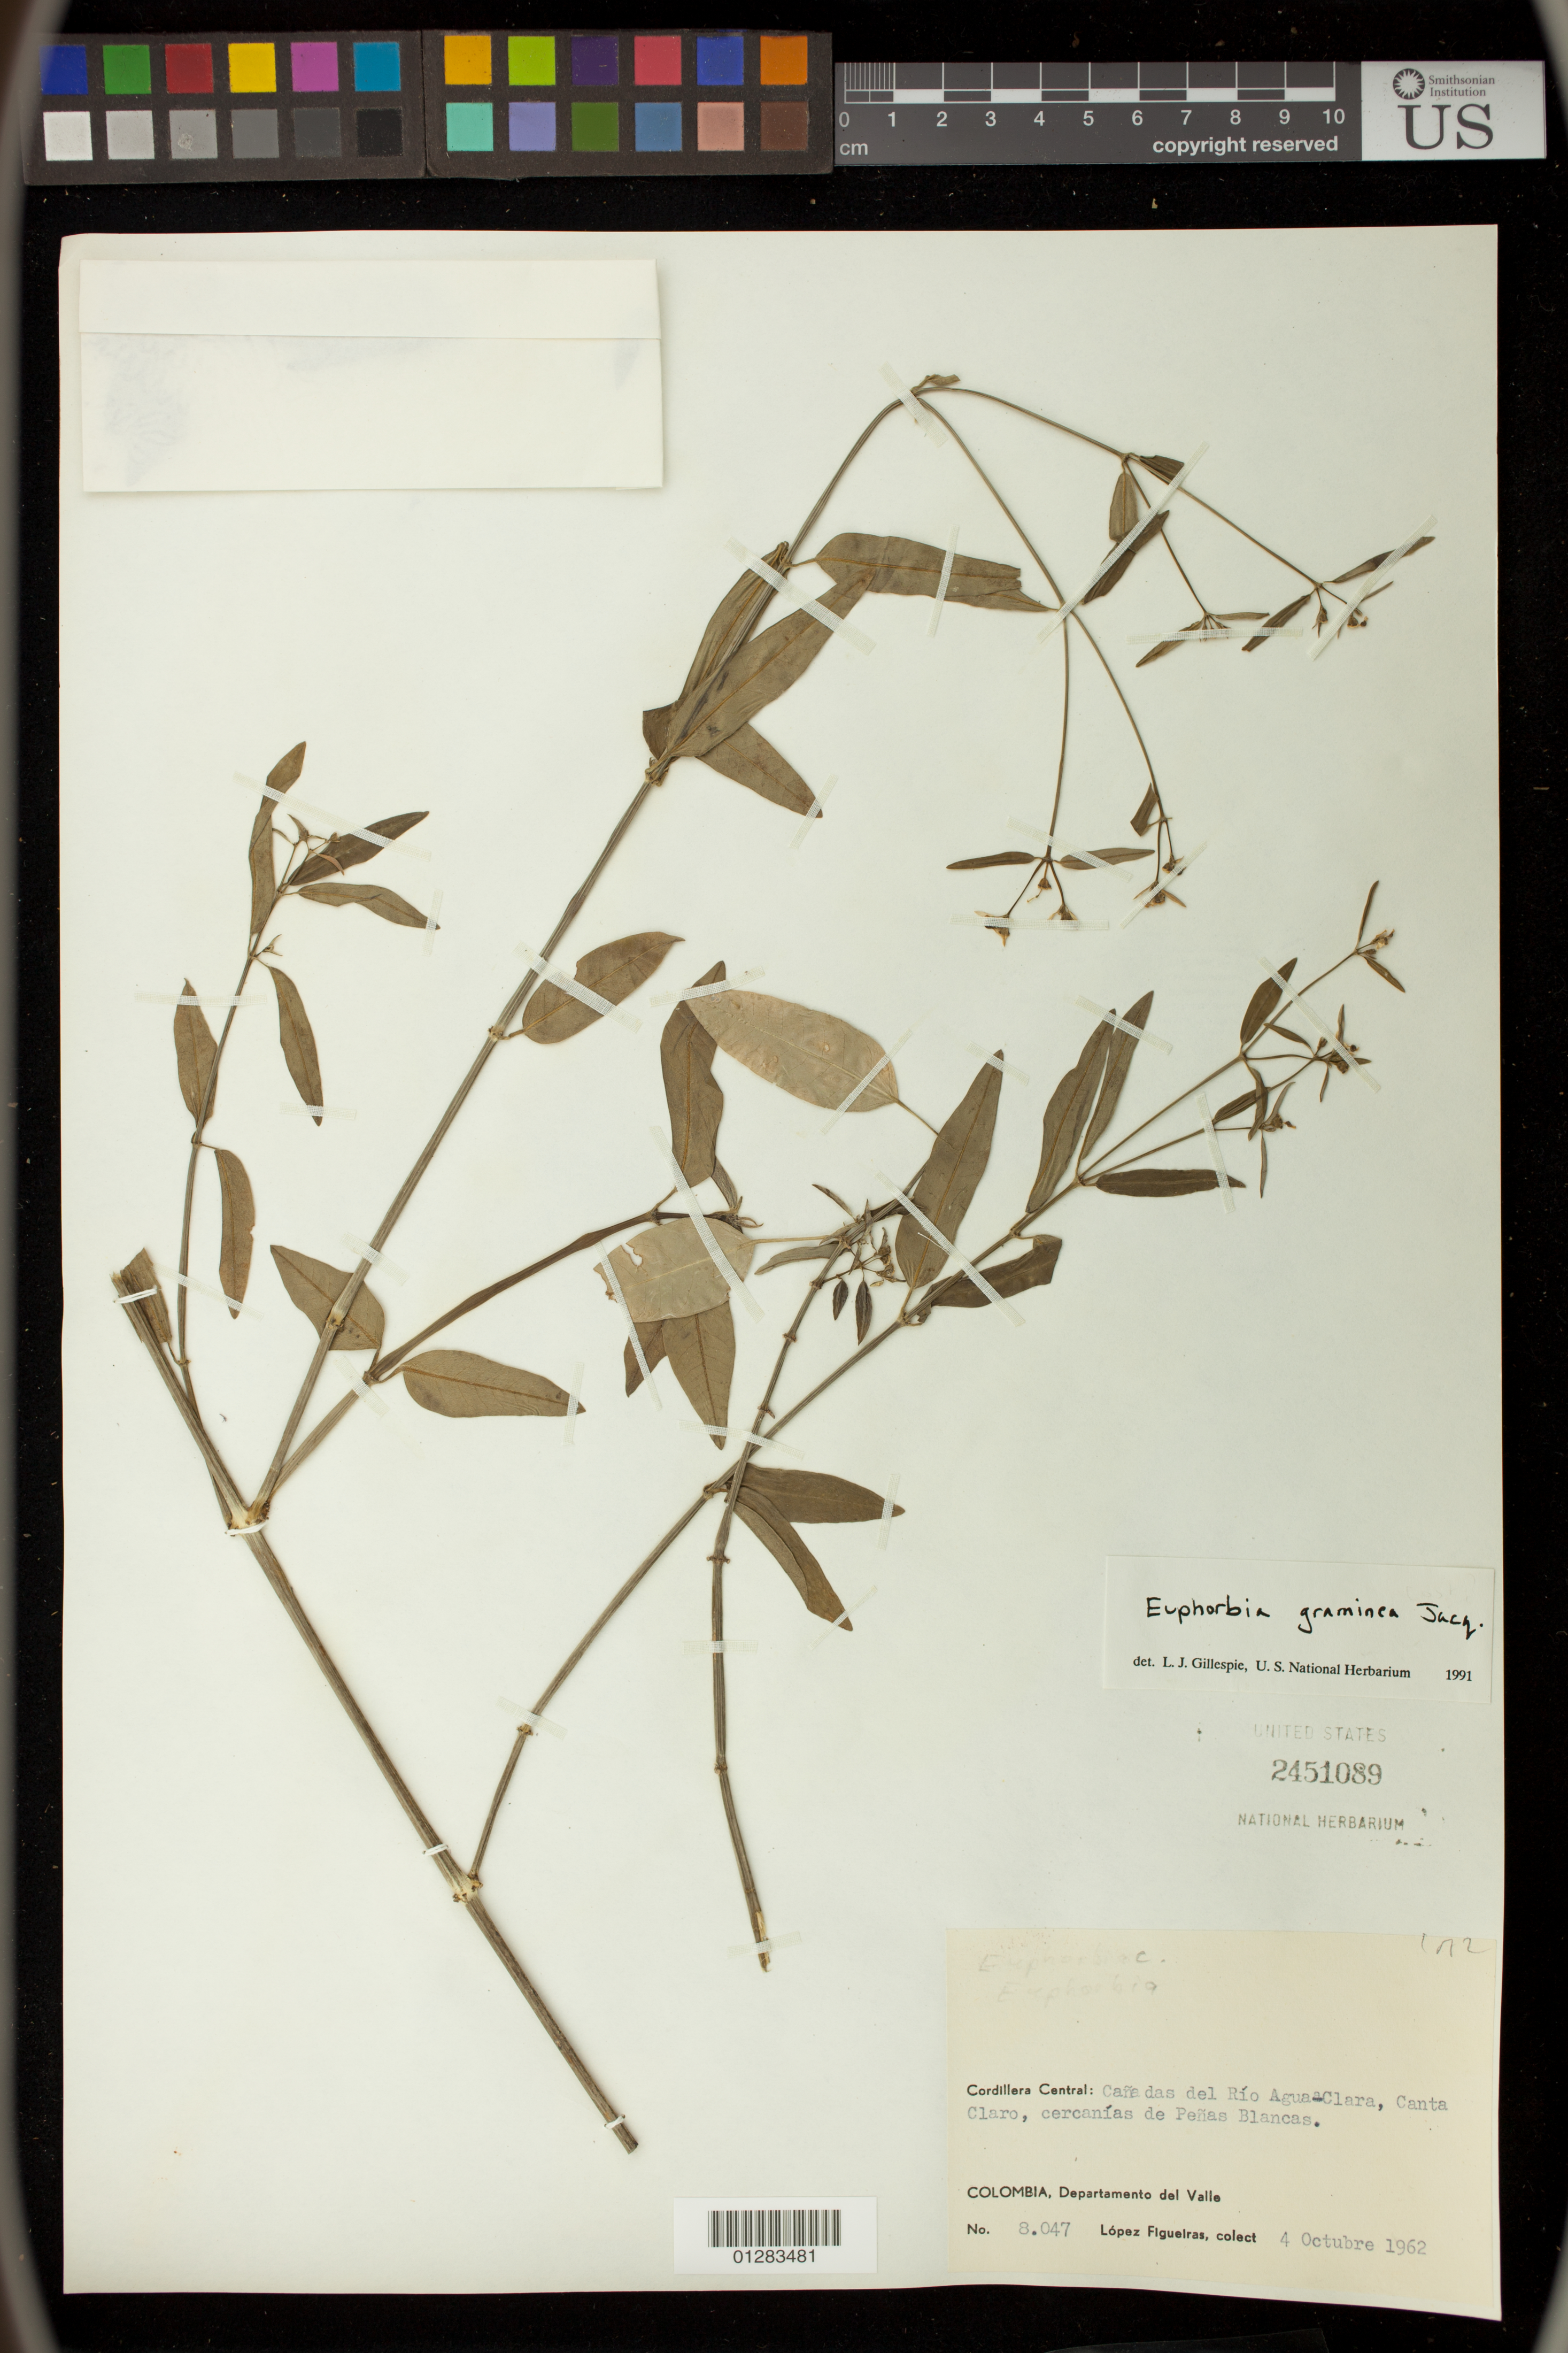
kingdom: Plantae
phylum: Tracheophyta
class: Magnoliopsida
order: Malpighiales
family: Euphorbiaceae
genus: Euphorbia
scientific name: Euphorbia graminea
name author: Jacq.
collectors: M. López Figueiras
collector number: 8.047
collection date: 1962-10-04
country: Colombia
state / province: Valle del Cauca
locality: Departamento del Valle: Cordillera Central: Caña das del Río Agua-Clara, Canta Claro, cercanías de Peñas Blancas.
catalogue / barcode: US 2451089